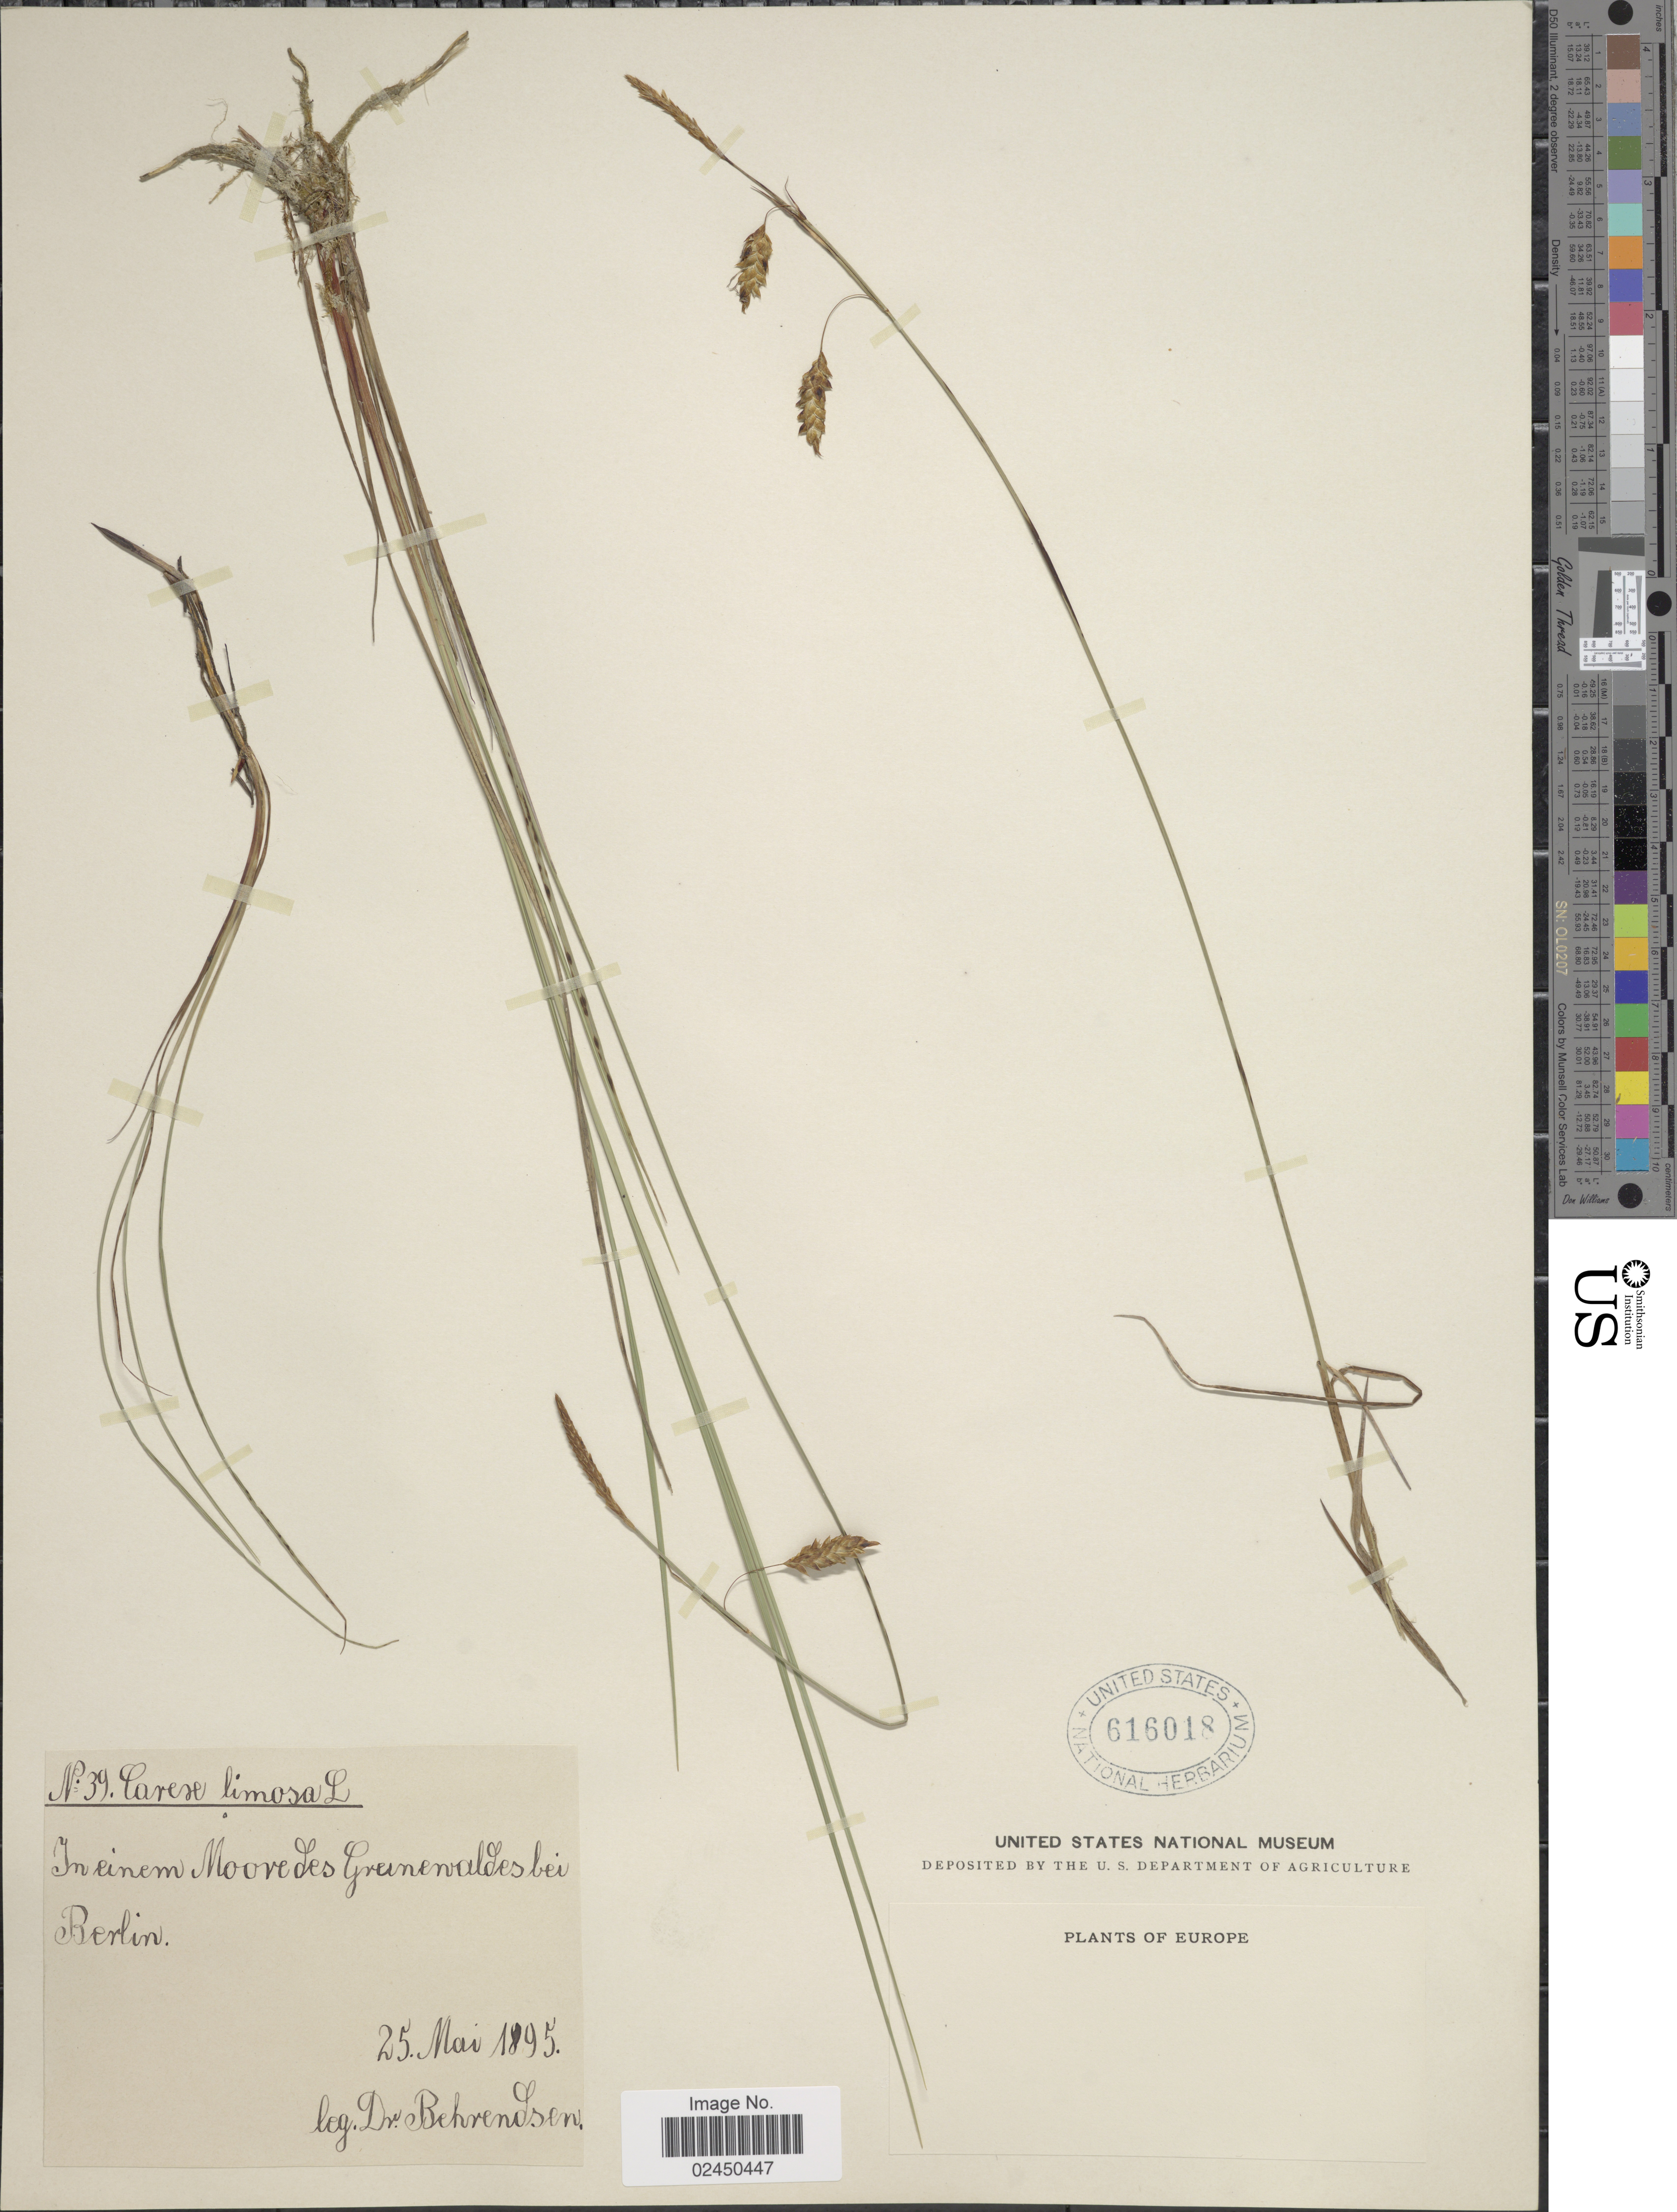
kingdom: Plantae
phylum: Tracheophyta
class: Liliopsida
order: Poales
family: Cyperaceae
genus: Carex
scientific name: Carex limosa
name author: L.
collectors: Behrendsen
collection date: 1895-05-25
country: Germany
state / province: Berlin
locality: In einem Mooredes Granewaldes bei Berlin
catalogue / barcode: US 616018